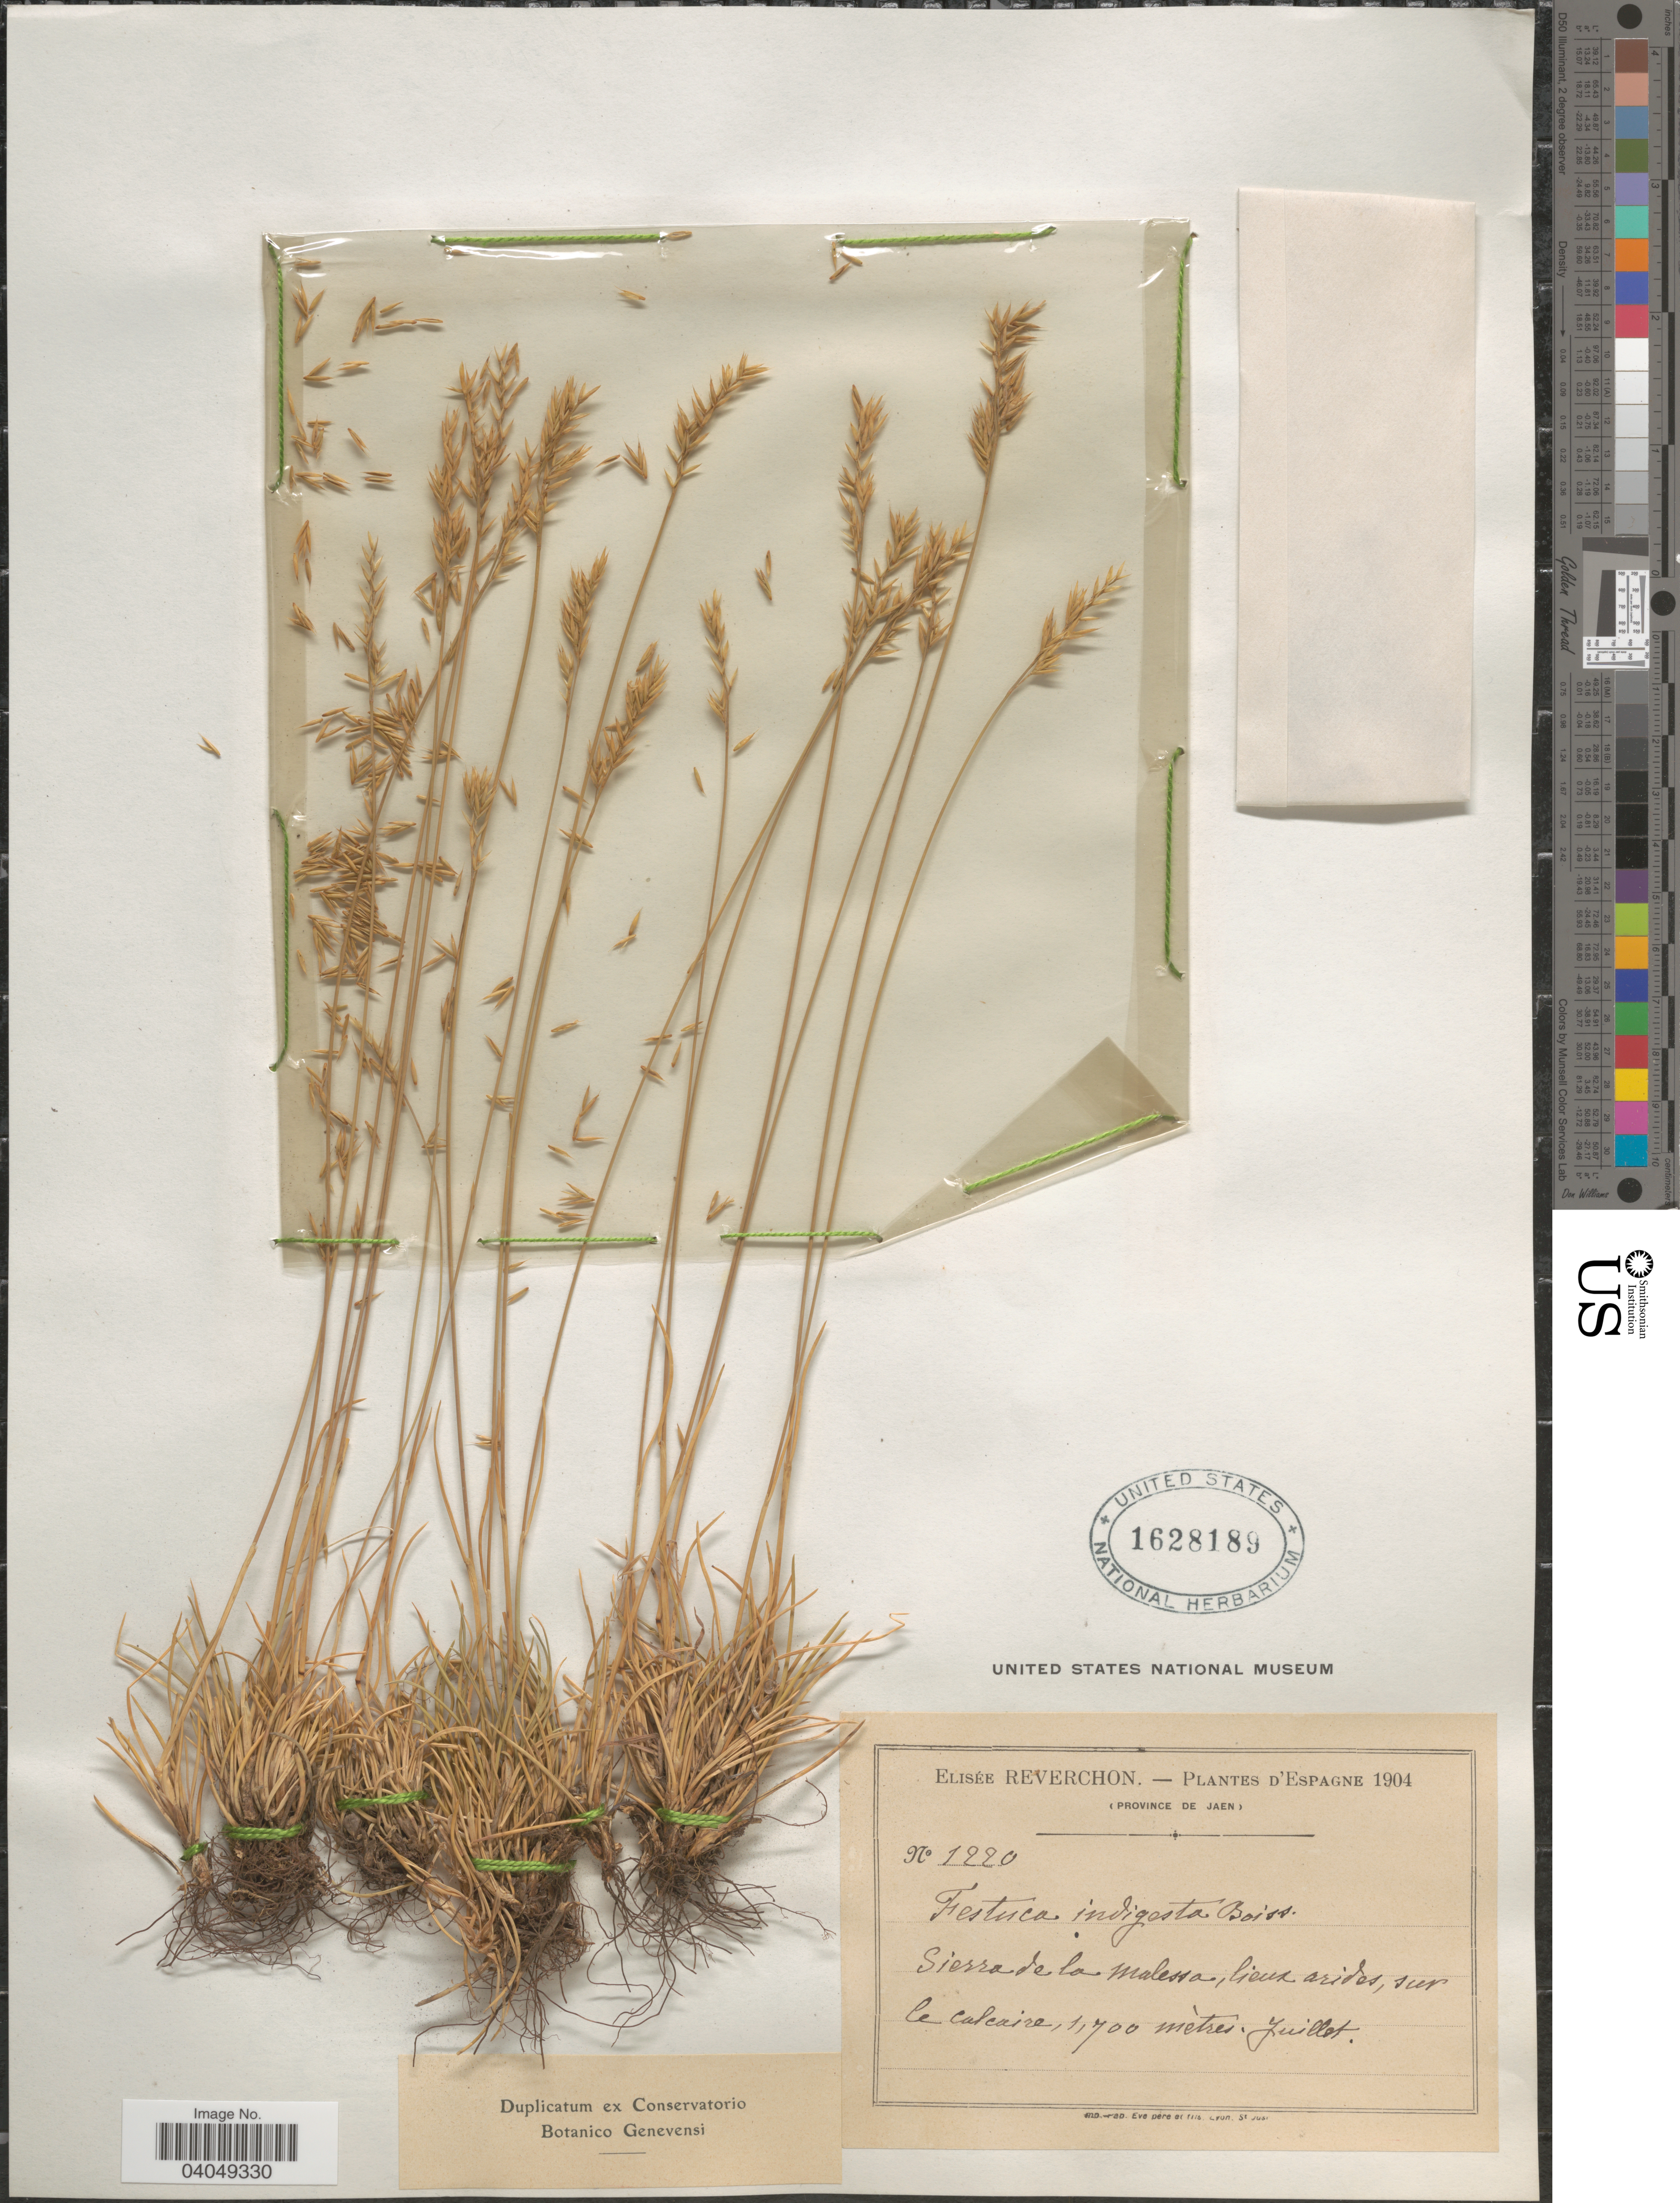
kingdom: Plantae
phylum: Tracheophyta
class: Liliopsida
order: Poales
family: Poaceae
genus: Festuca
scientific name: Festuca indigesta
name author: Boiss.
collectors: E. Reverchon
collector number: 1220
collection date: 1904-07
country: Spain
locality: D'Espagne. (Province de Jaen). Sierra de la Malessa, lieux arides, sur le calcaire.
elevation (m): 1700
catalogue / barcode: US 1628189